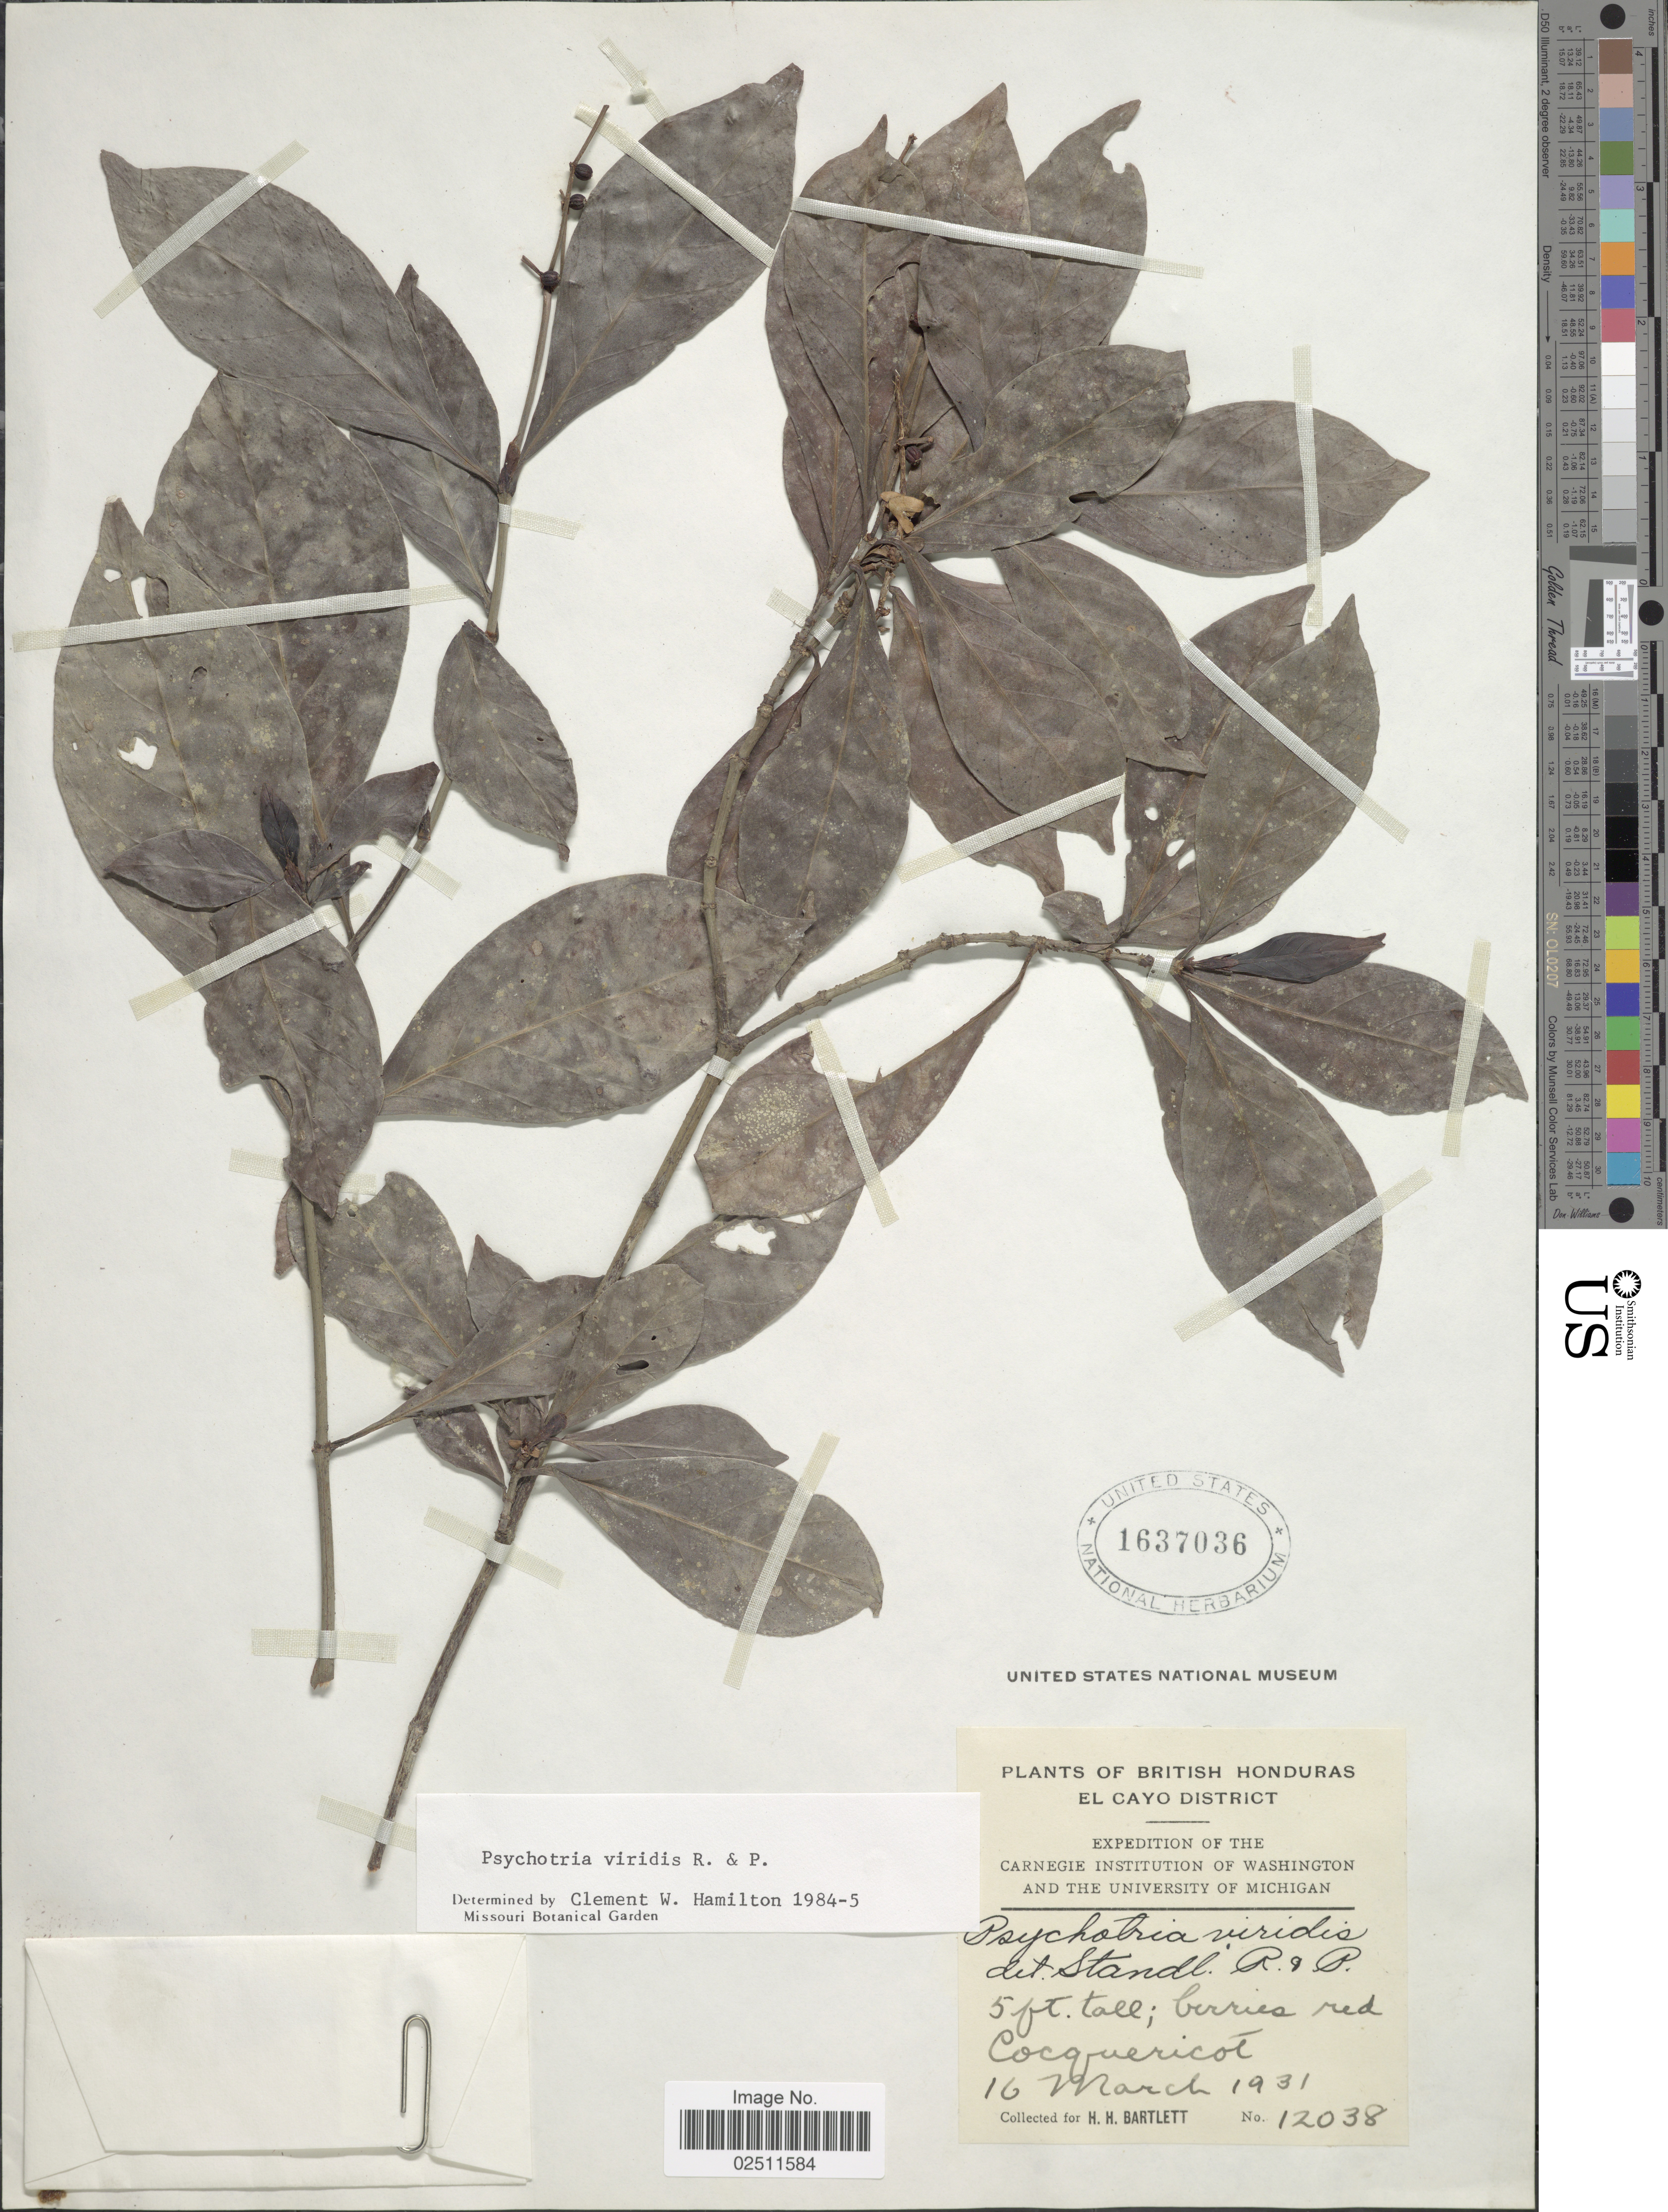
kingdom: Plantae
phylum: Tracheophyta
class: Magnoliopsida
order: Gentianales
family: Rubiaceae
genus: Psychotria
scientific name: Psychotria viridis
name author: Ruiz & Pav.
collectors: H. H. Bartlett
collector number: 12038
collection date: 1931-03-16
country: Belize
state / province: Cayo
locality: British Honduras. El Cayo District. Cocquericot.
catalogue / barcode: US 1637036